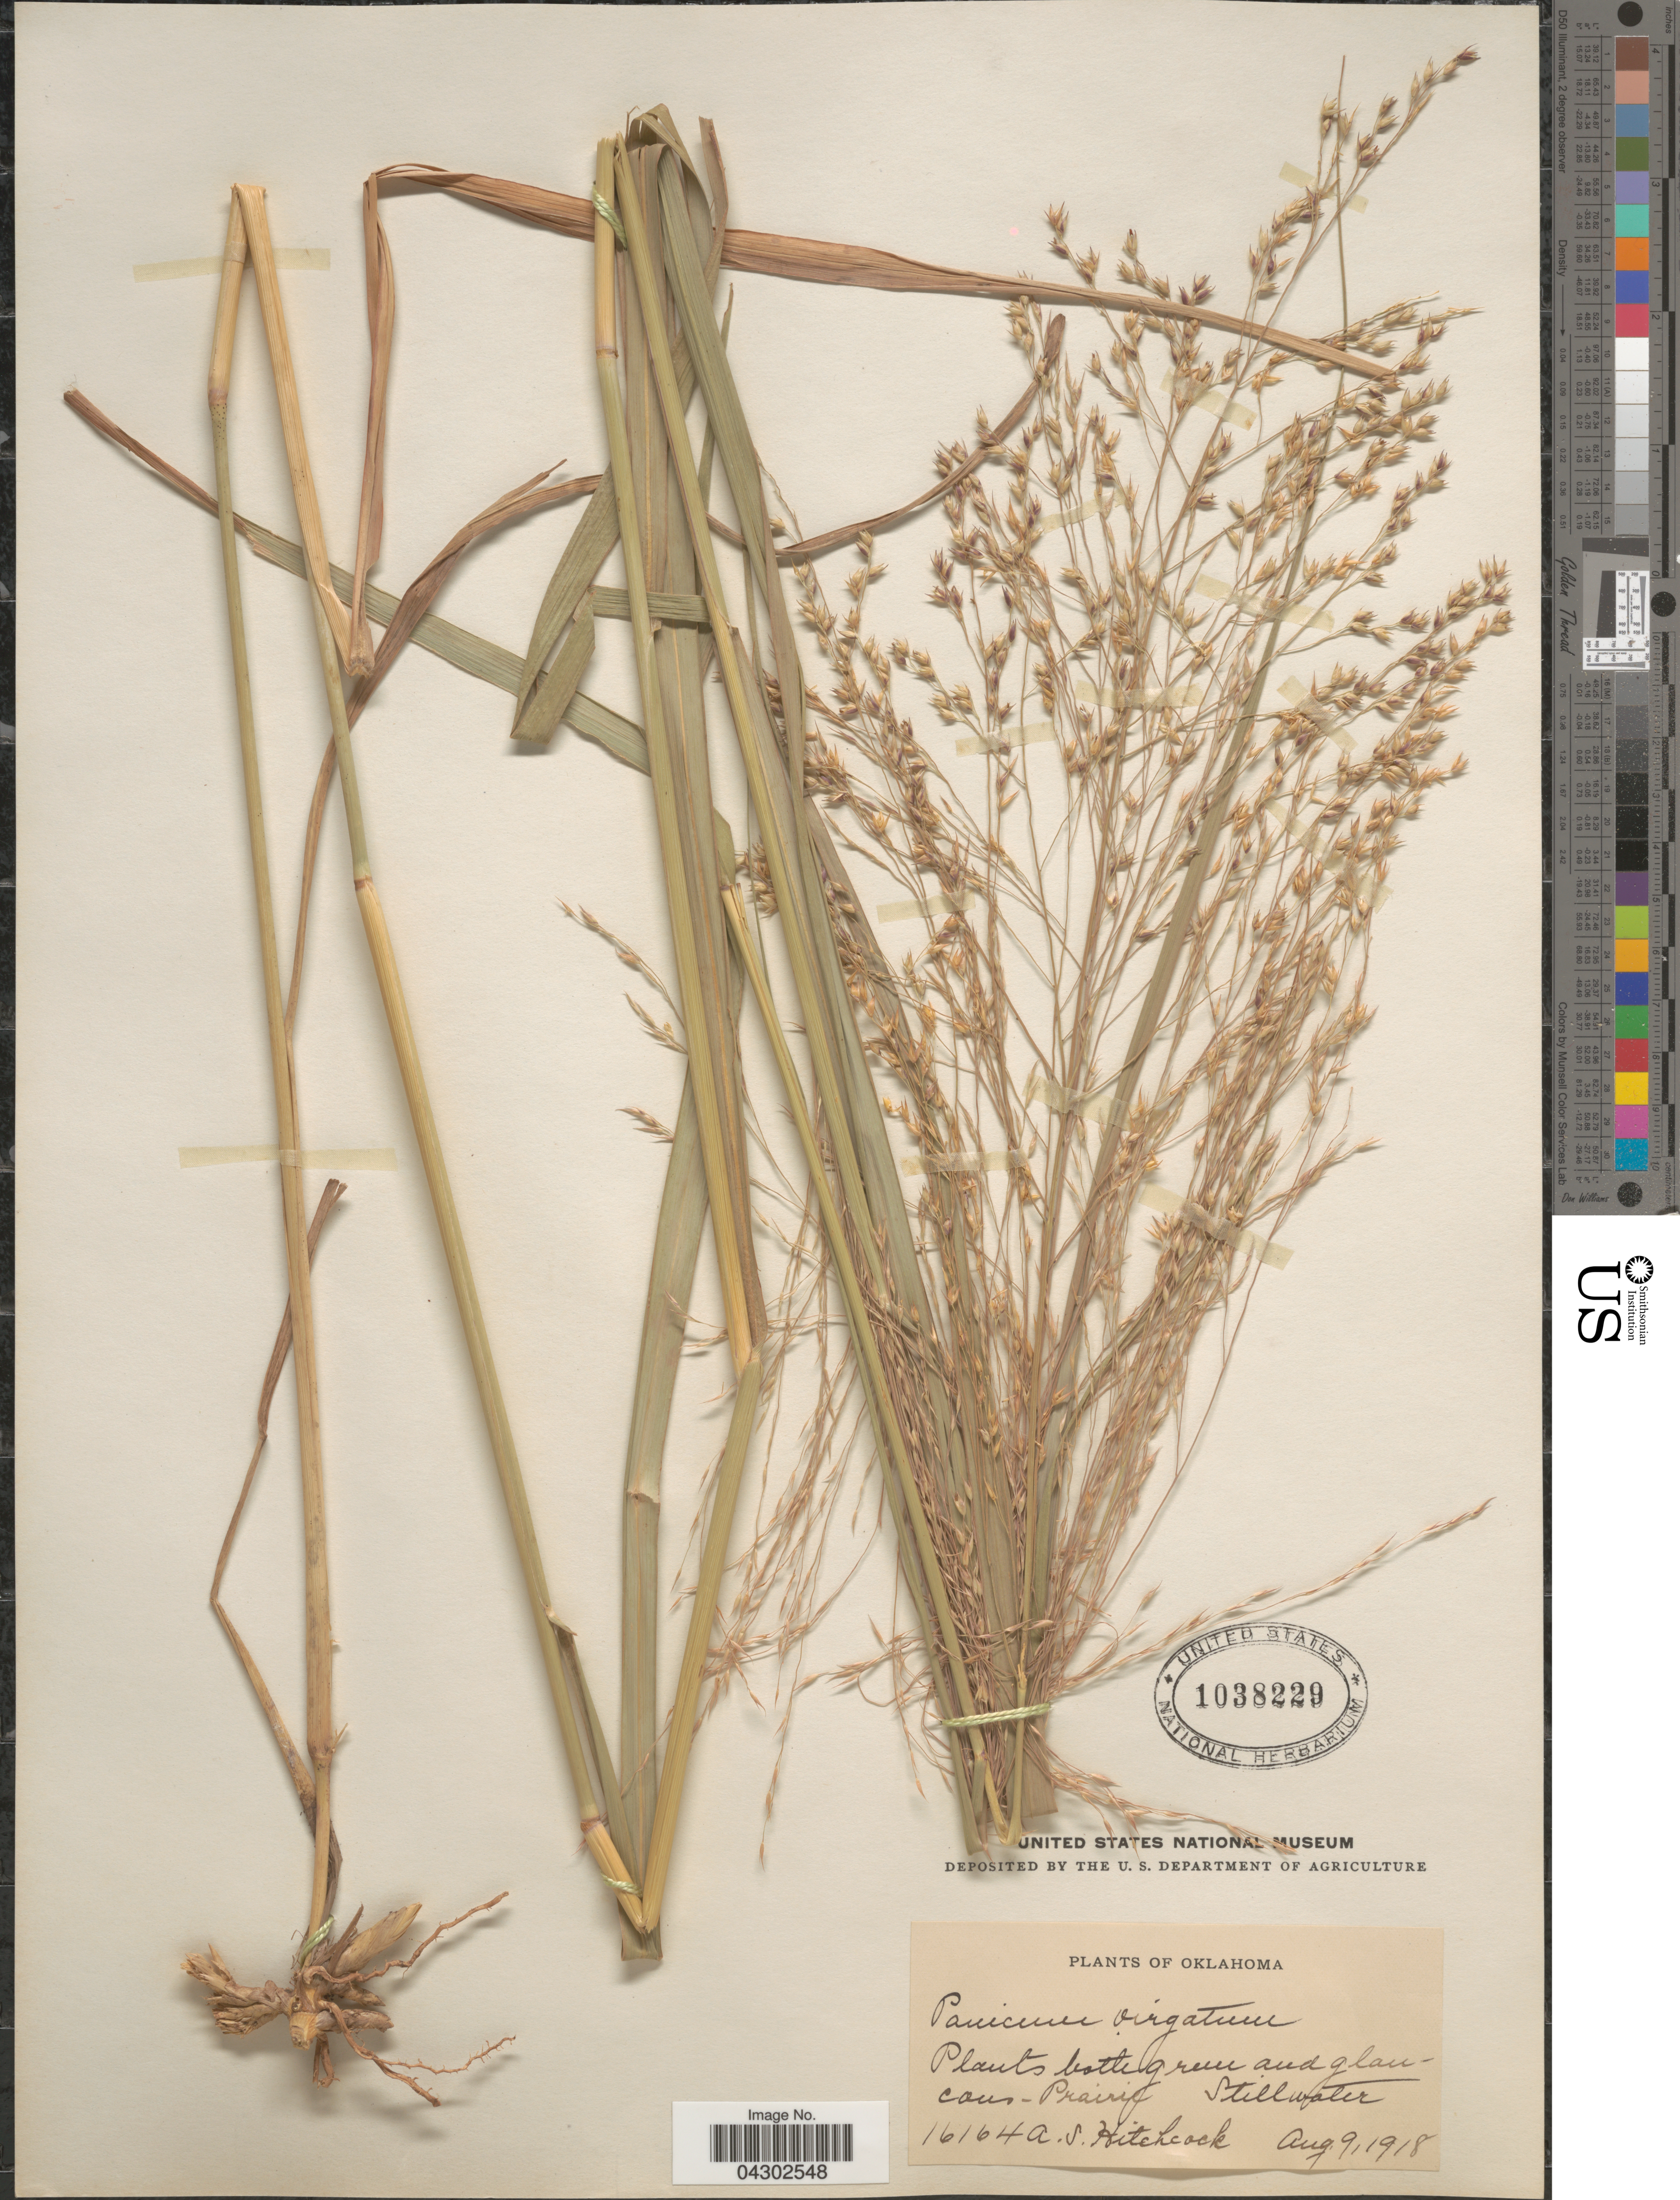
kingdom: Plantae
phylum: Tracheophyta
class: Liliopsida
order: Poales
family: Poaceae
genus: Panicum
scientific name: Panicum virgatum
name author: L.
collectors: A. S. Hitchcock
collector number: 16164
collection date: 1918-08-09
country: United States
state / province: Oklahoma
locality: Stillwater.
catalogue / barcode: US 1038229